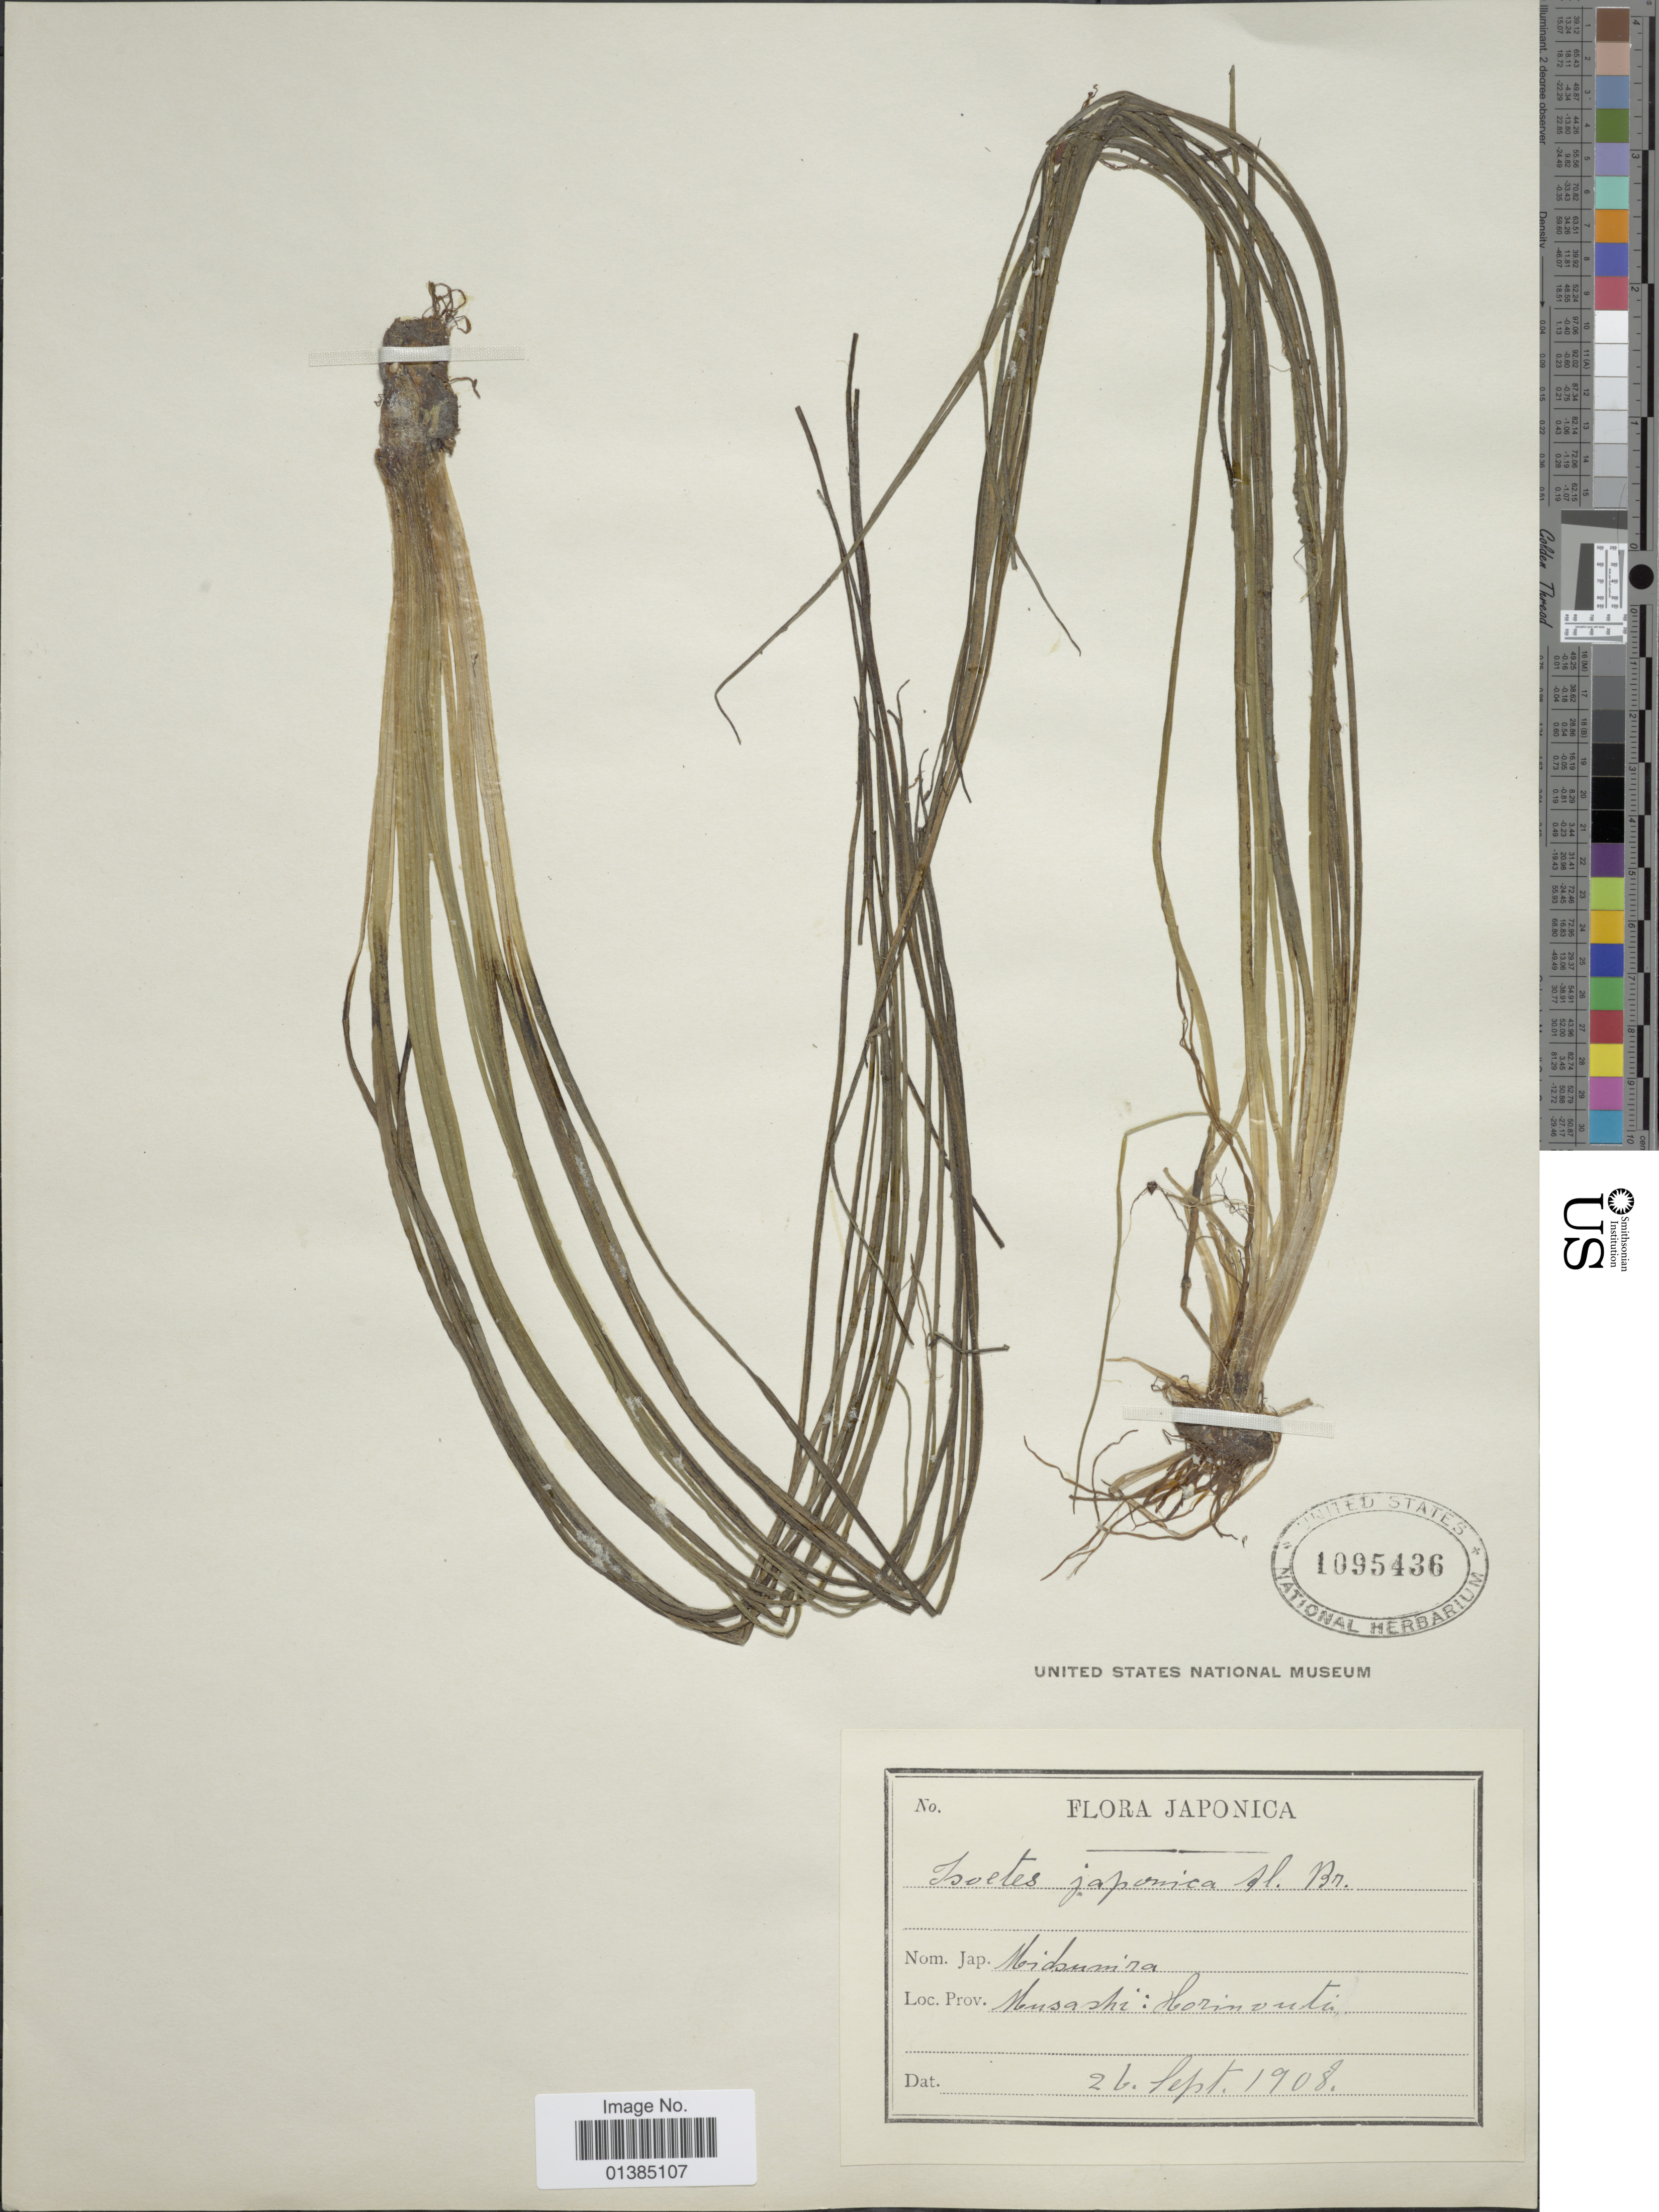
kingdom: Plantae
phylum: Tracheophyta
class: Lycopodiopsida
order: Isoetales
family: Isoetaceae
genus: Isoetes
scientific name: Isoetes japonica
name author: A. Braun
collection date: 1908-09-26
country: Japan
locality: Musashi: Horinvuta.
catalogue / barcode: US 1095436